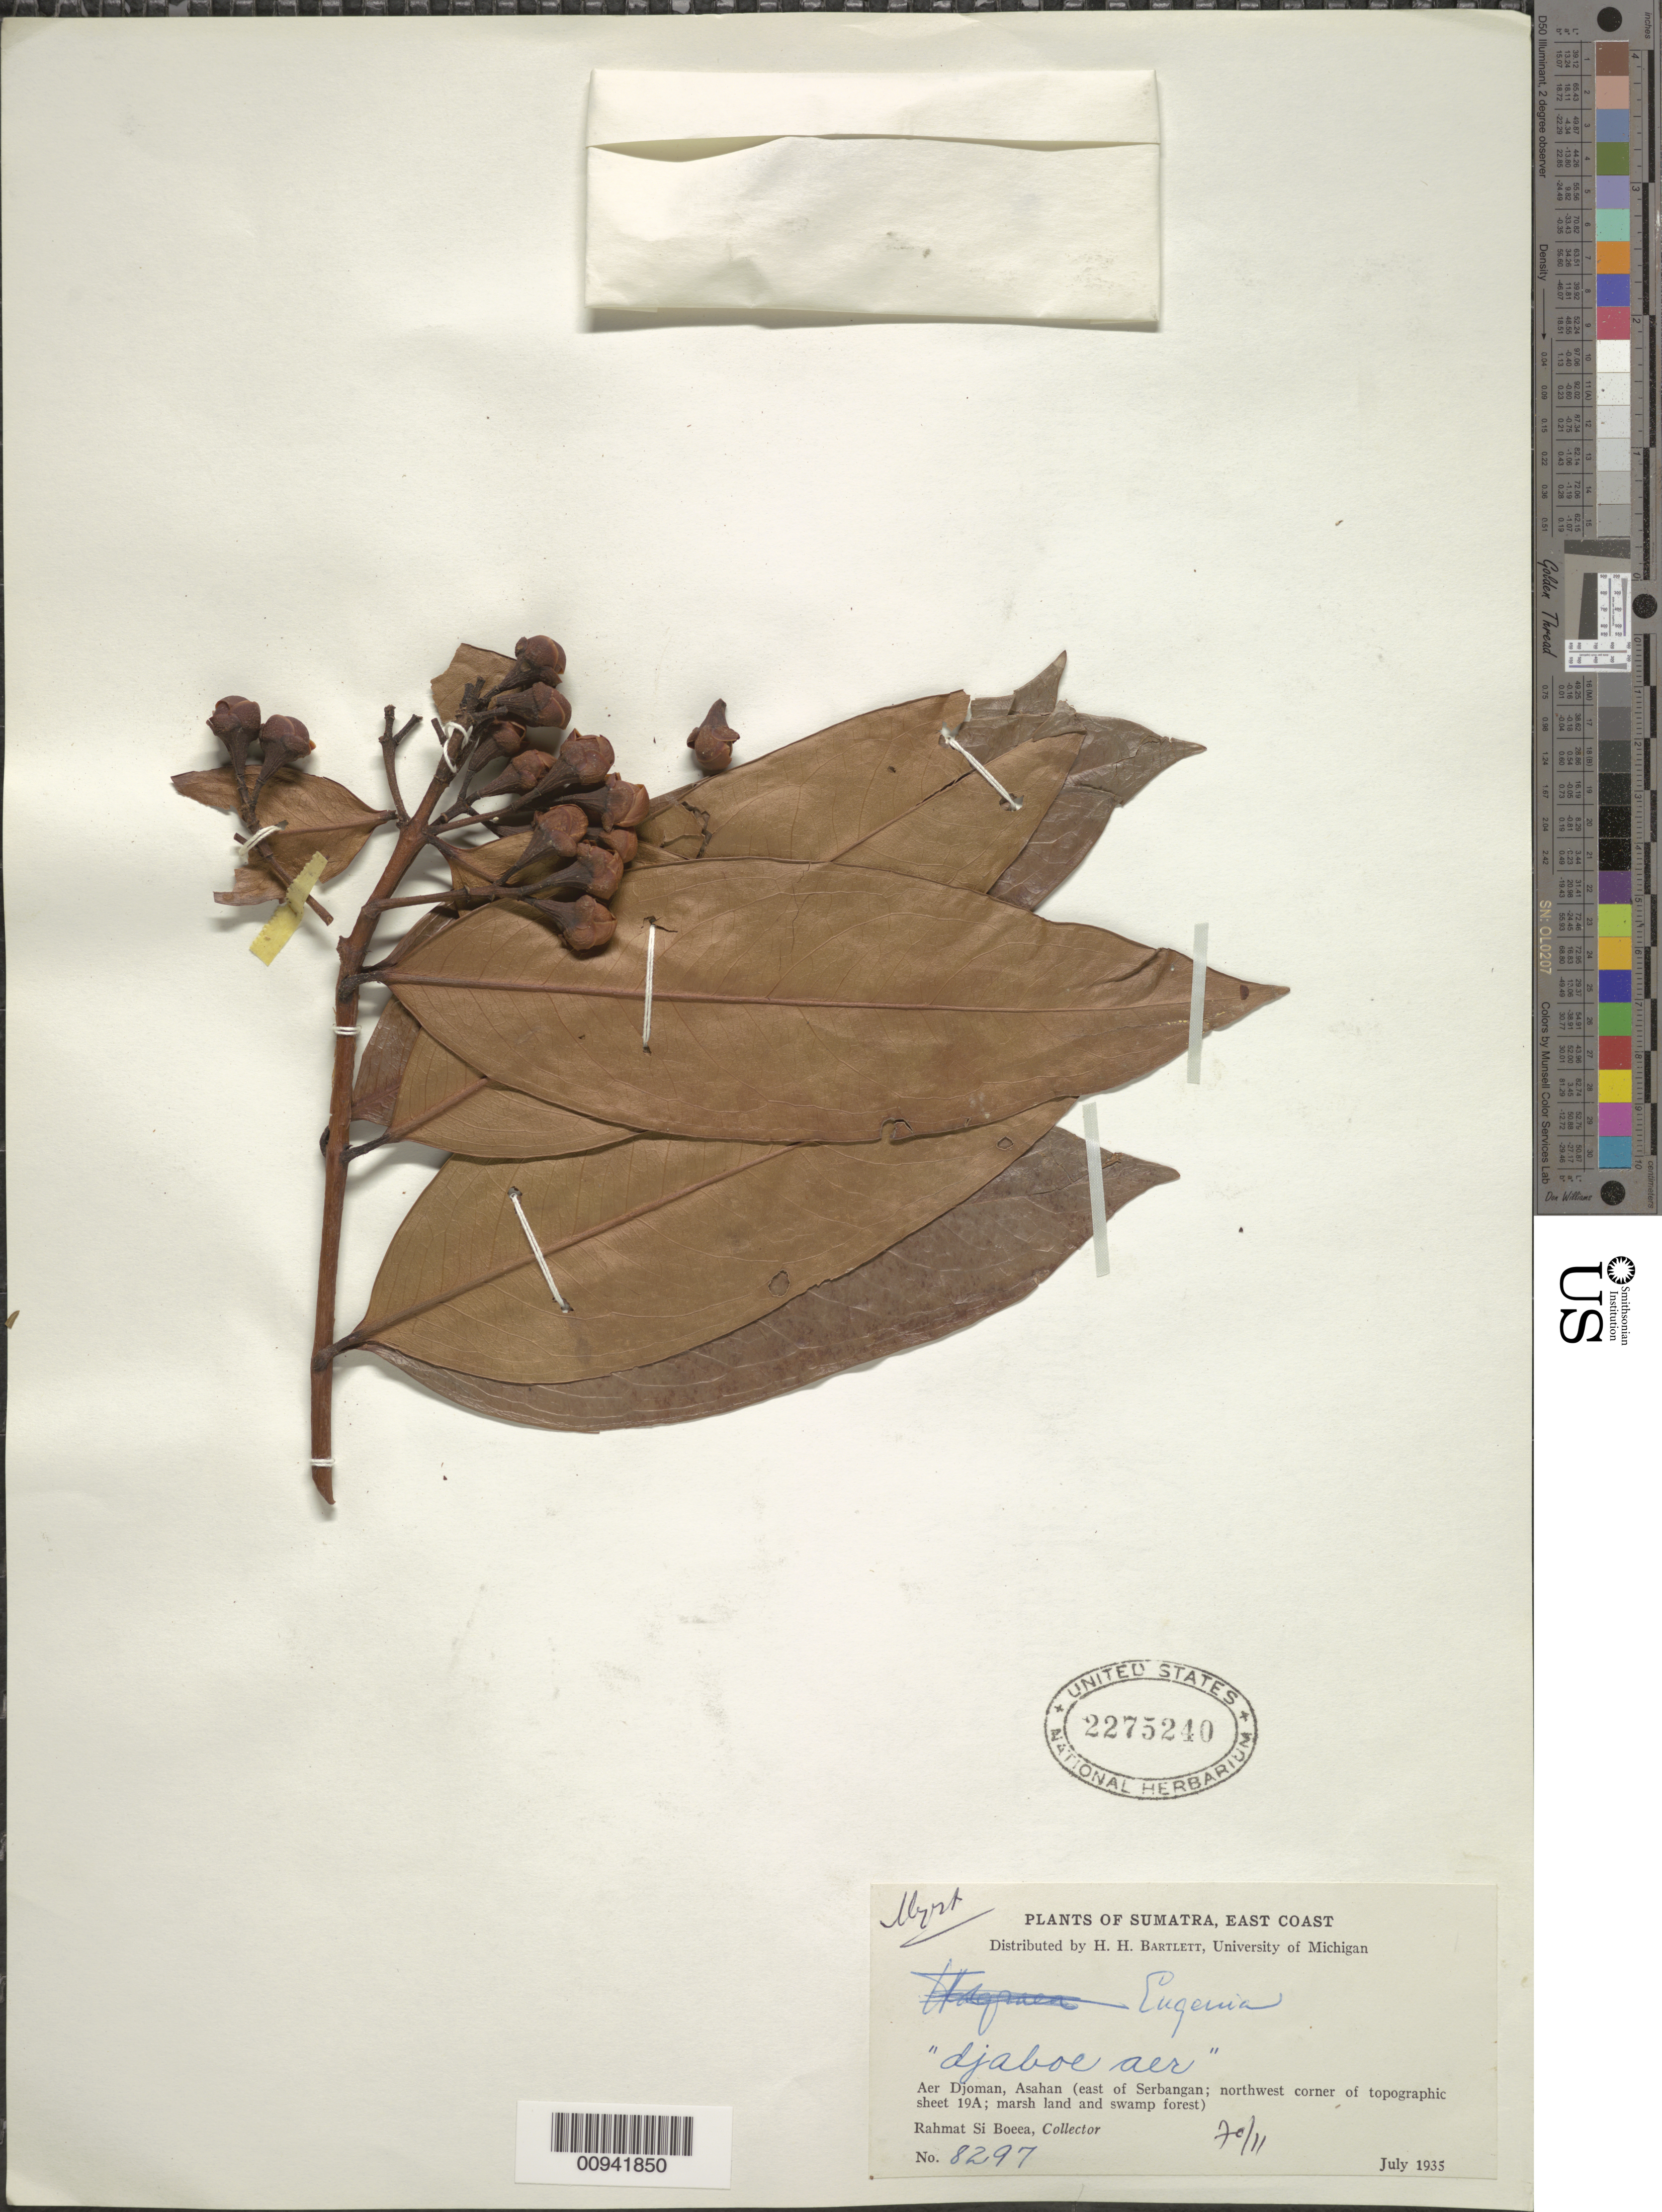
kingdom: Plantae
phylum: Tracheophyta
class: Magnoliopsida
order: Myrtales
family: Myrtaceae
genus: Syzygium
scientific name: Syzygium sp.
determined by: Strong, M. T., (US), Smithsonian Institution - National Museum of Natural History (UNITED STATES)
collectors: Rahmat Si Boeea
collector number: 8297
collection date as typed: Jul 1935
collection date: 1935-07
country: Indonesia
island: Sumatra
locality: East Coast; Aer Djoman, Asahan (east of Serbangan; northwest corner of topographic sheet 19A)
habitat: marsh land and swamp forest.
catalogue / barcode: US 2275240